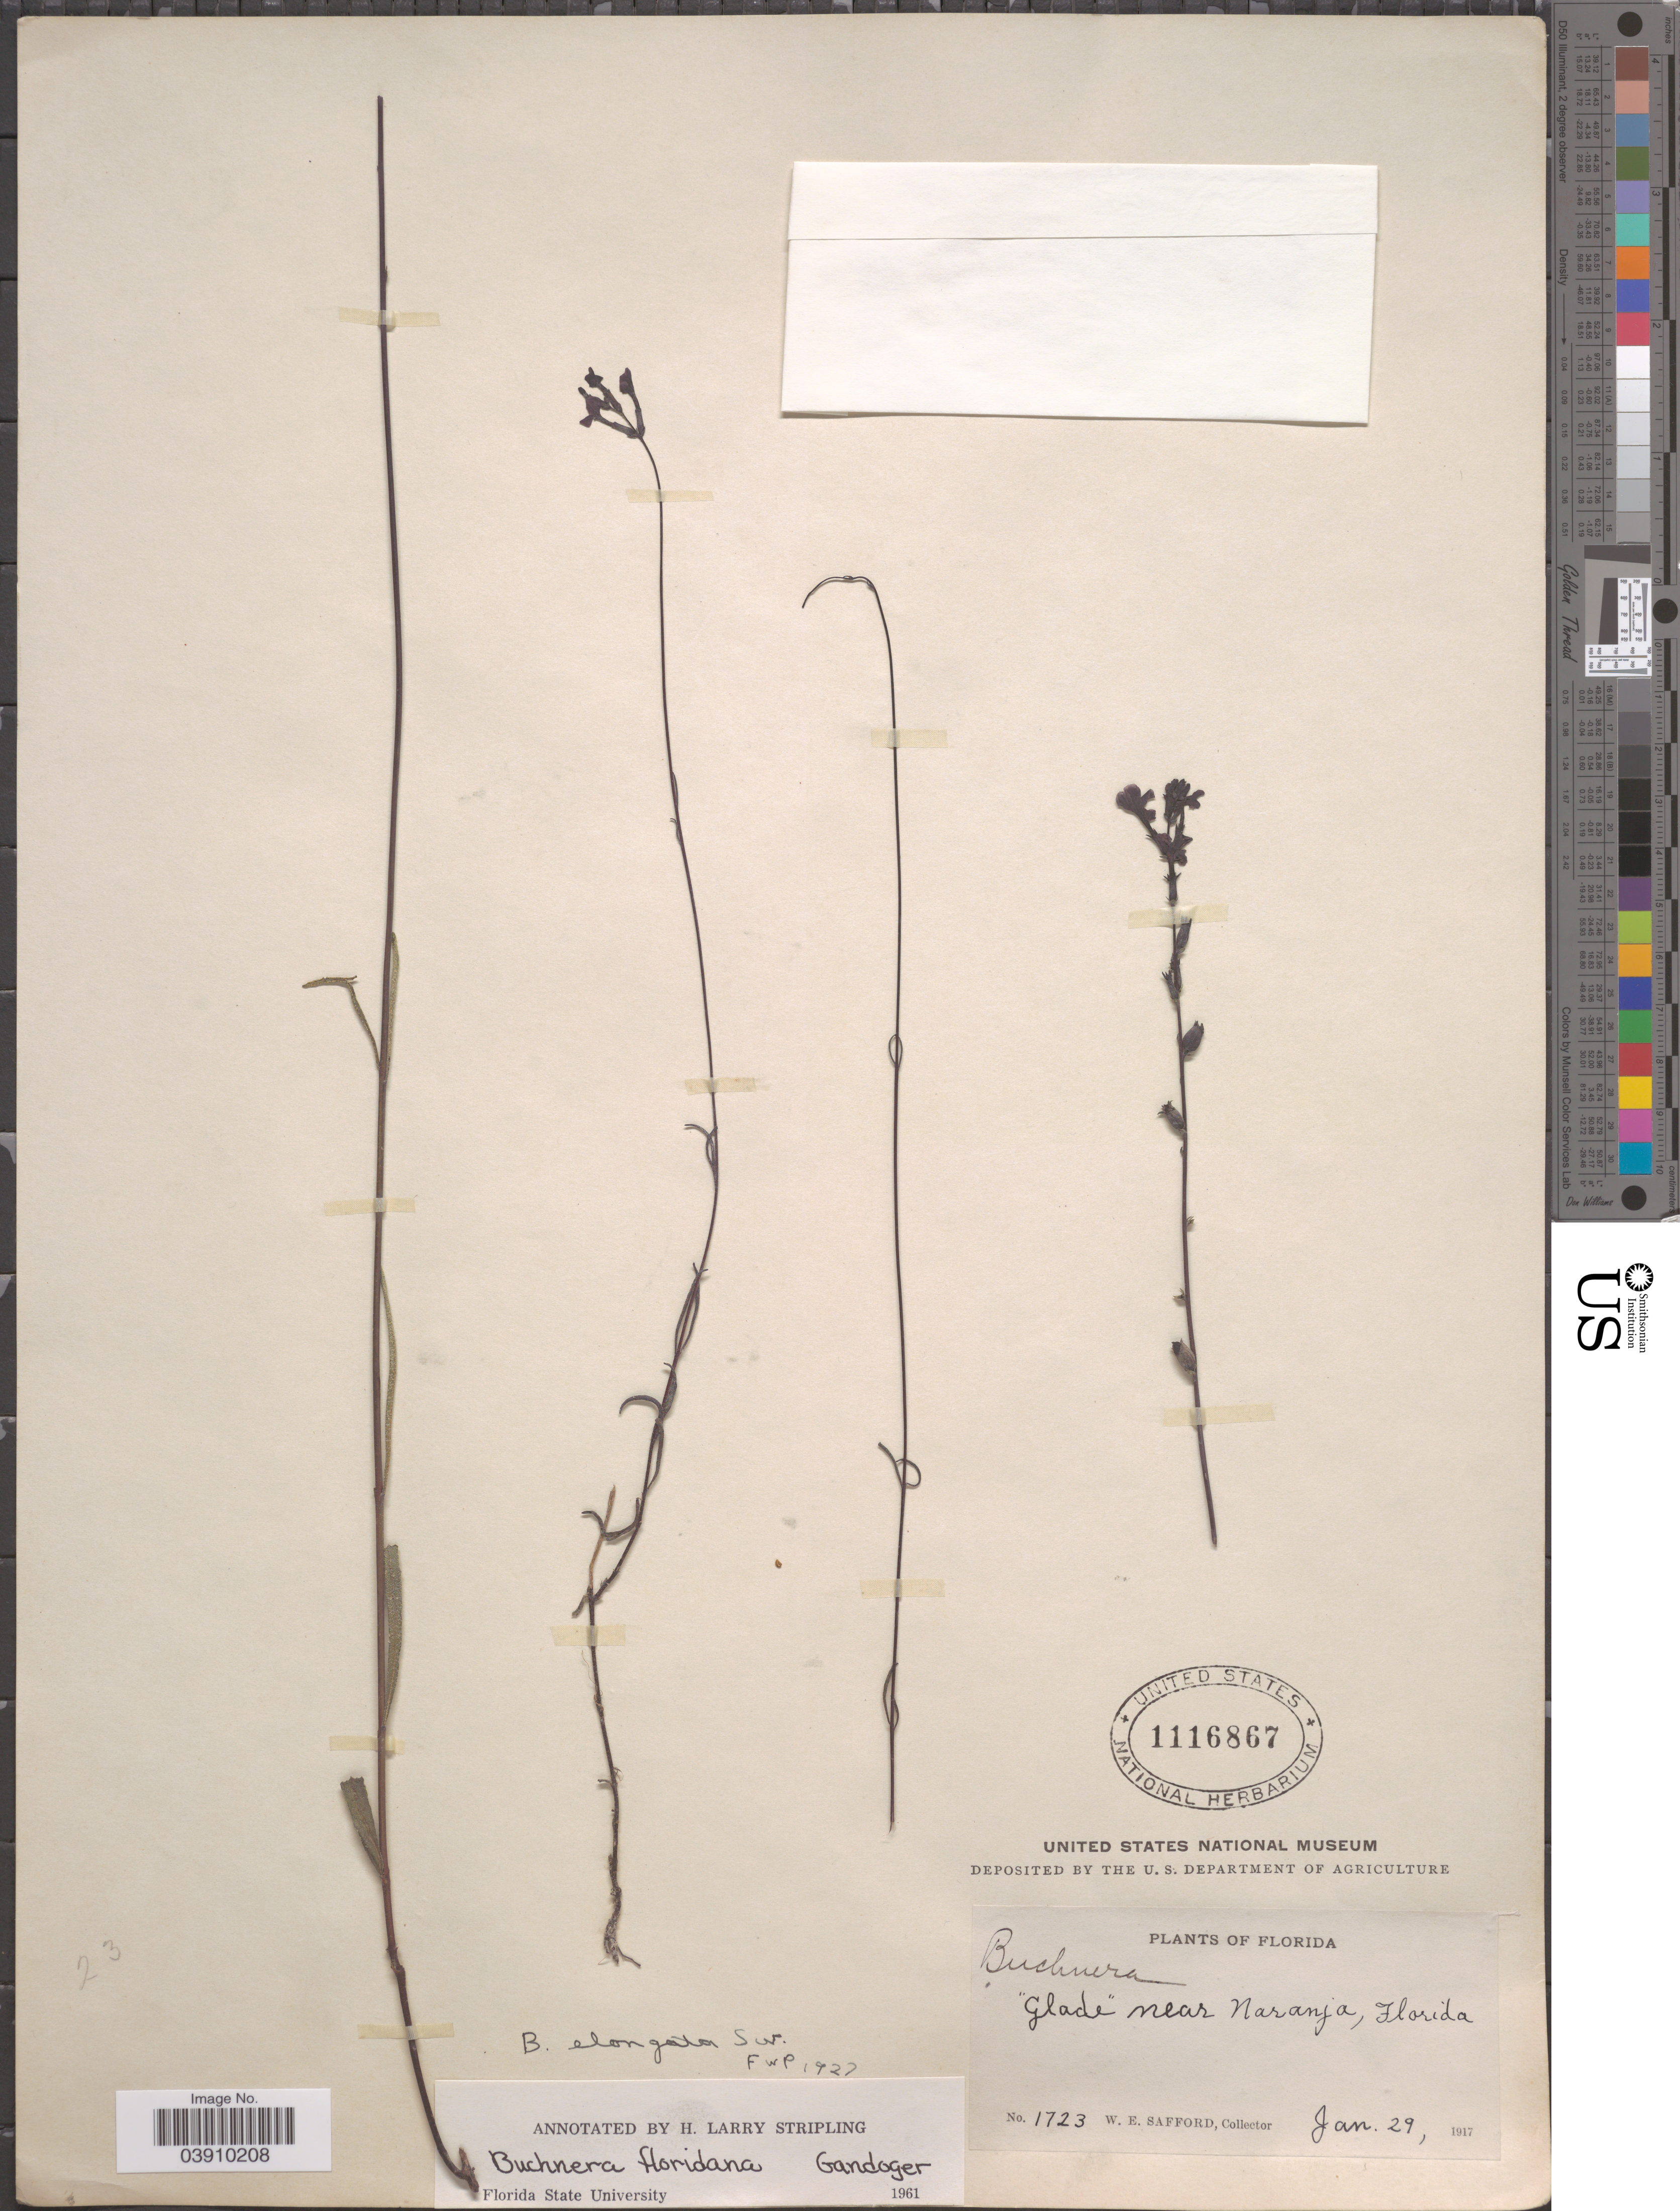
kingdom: Plantae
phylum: Tracheophyta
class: Magnoliopsida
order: Lamiales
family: Orobanchaceae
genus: Buchnera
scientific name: Buchnera floridana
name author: Gand.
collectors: W. E. Safford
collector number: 1723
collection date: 1917-01-29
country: United States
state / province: Florida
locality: Glade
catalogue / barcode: US 1116867